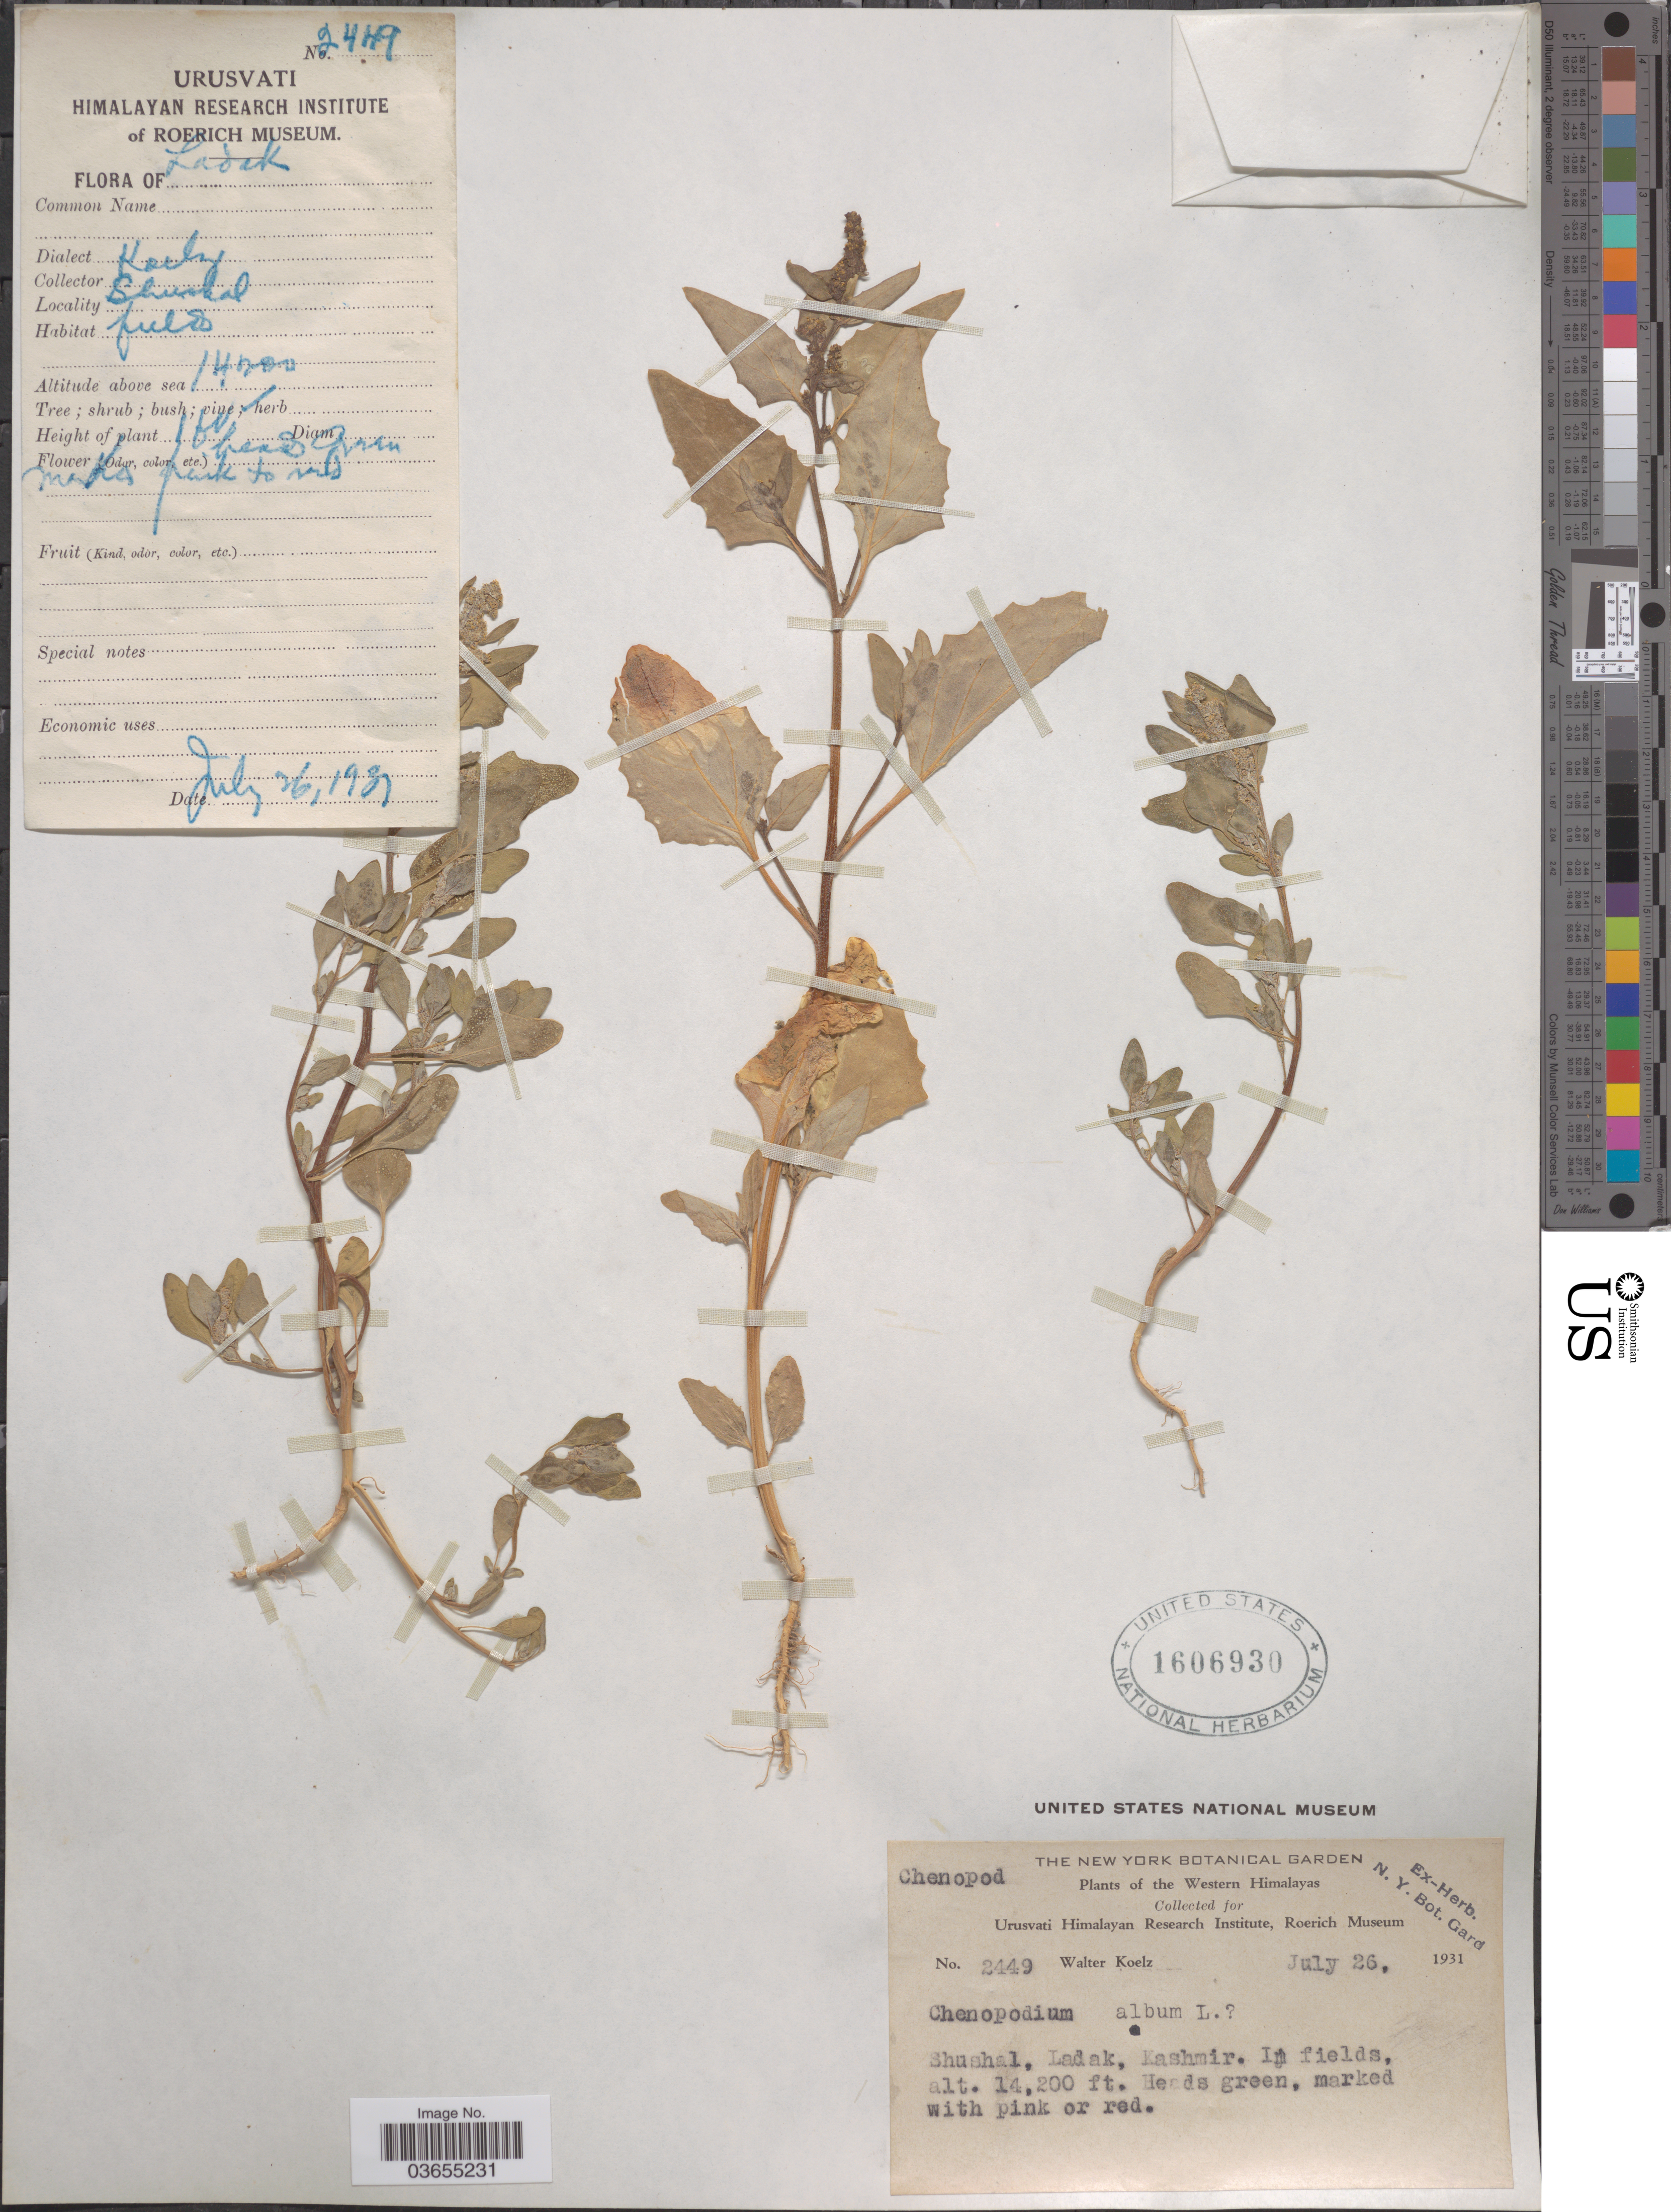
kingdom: Plantae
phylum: Tracheophyta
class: Magnoliopsida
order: Caryophyllales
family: Amaranthaceae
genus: Chenopodium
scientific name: Chenopodium album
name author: L.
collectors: W. N. Koelz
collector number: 2449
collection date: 1931-07-26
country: India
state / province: Ladakh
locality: Western Himalayas. Shushal, Ladak, Kashmir.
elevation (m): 4328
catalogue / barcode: US 1606930